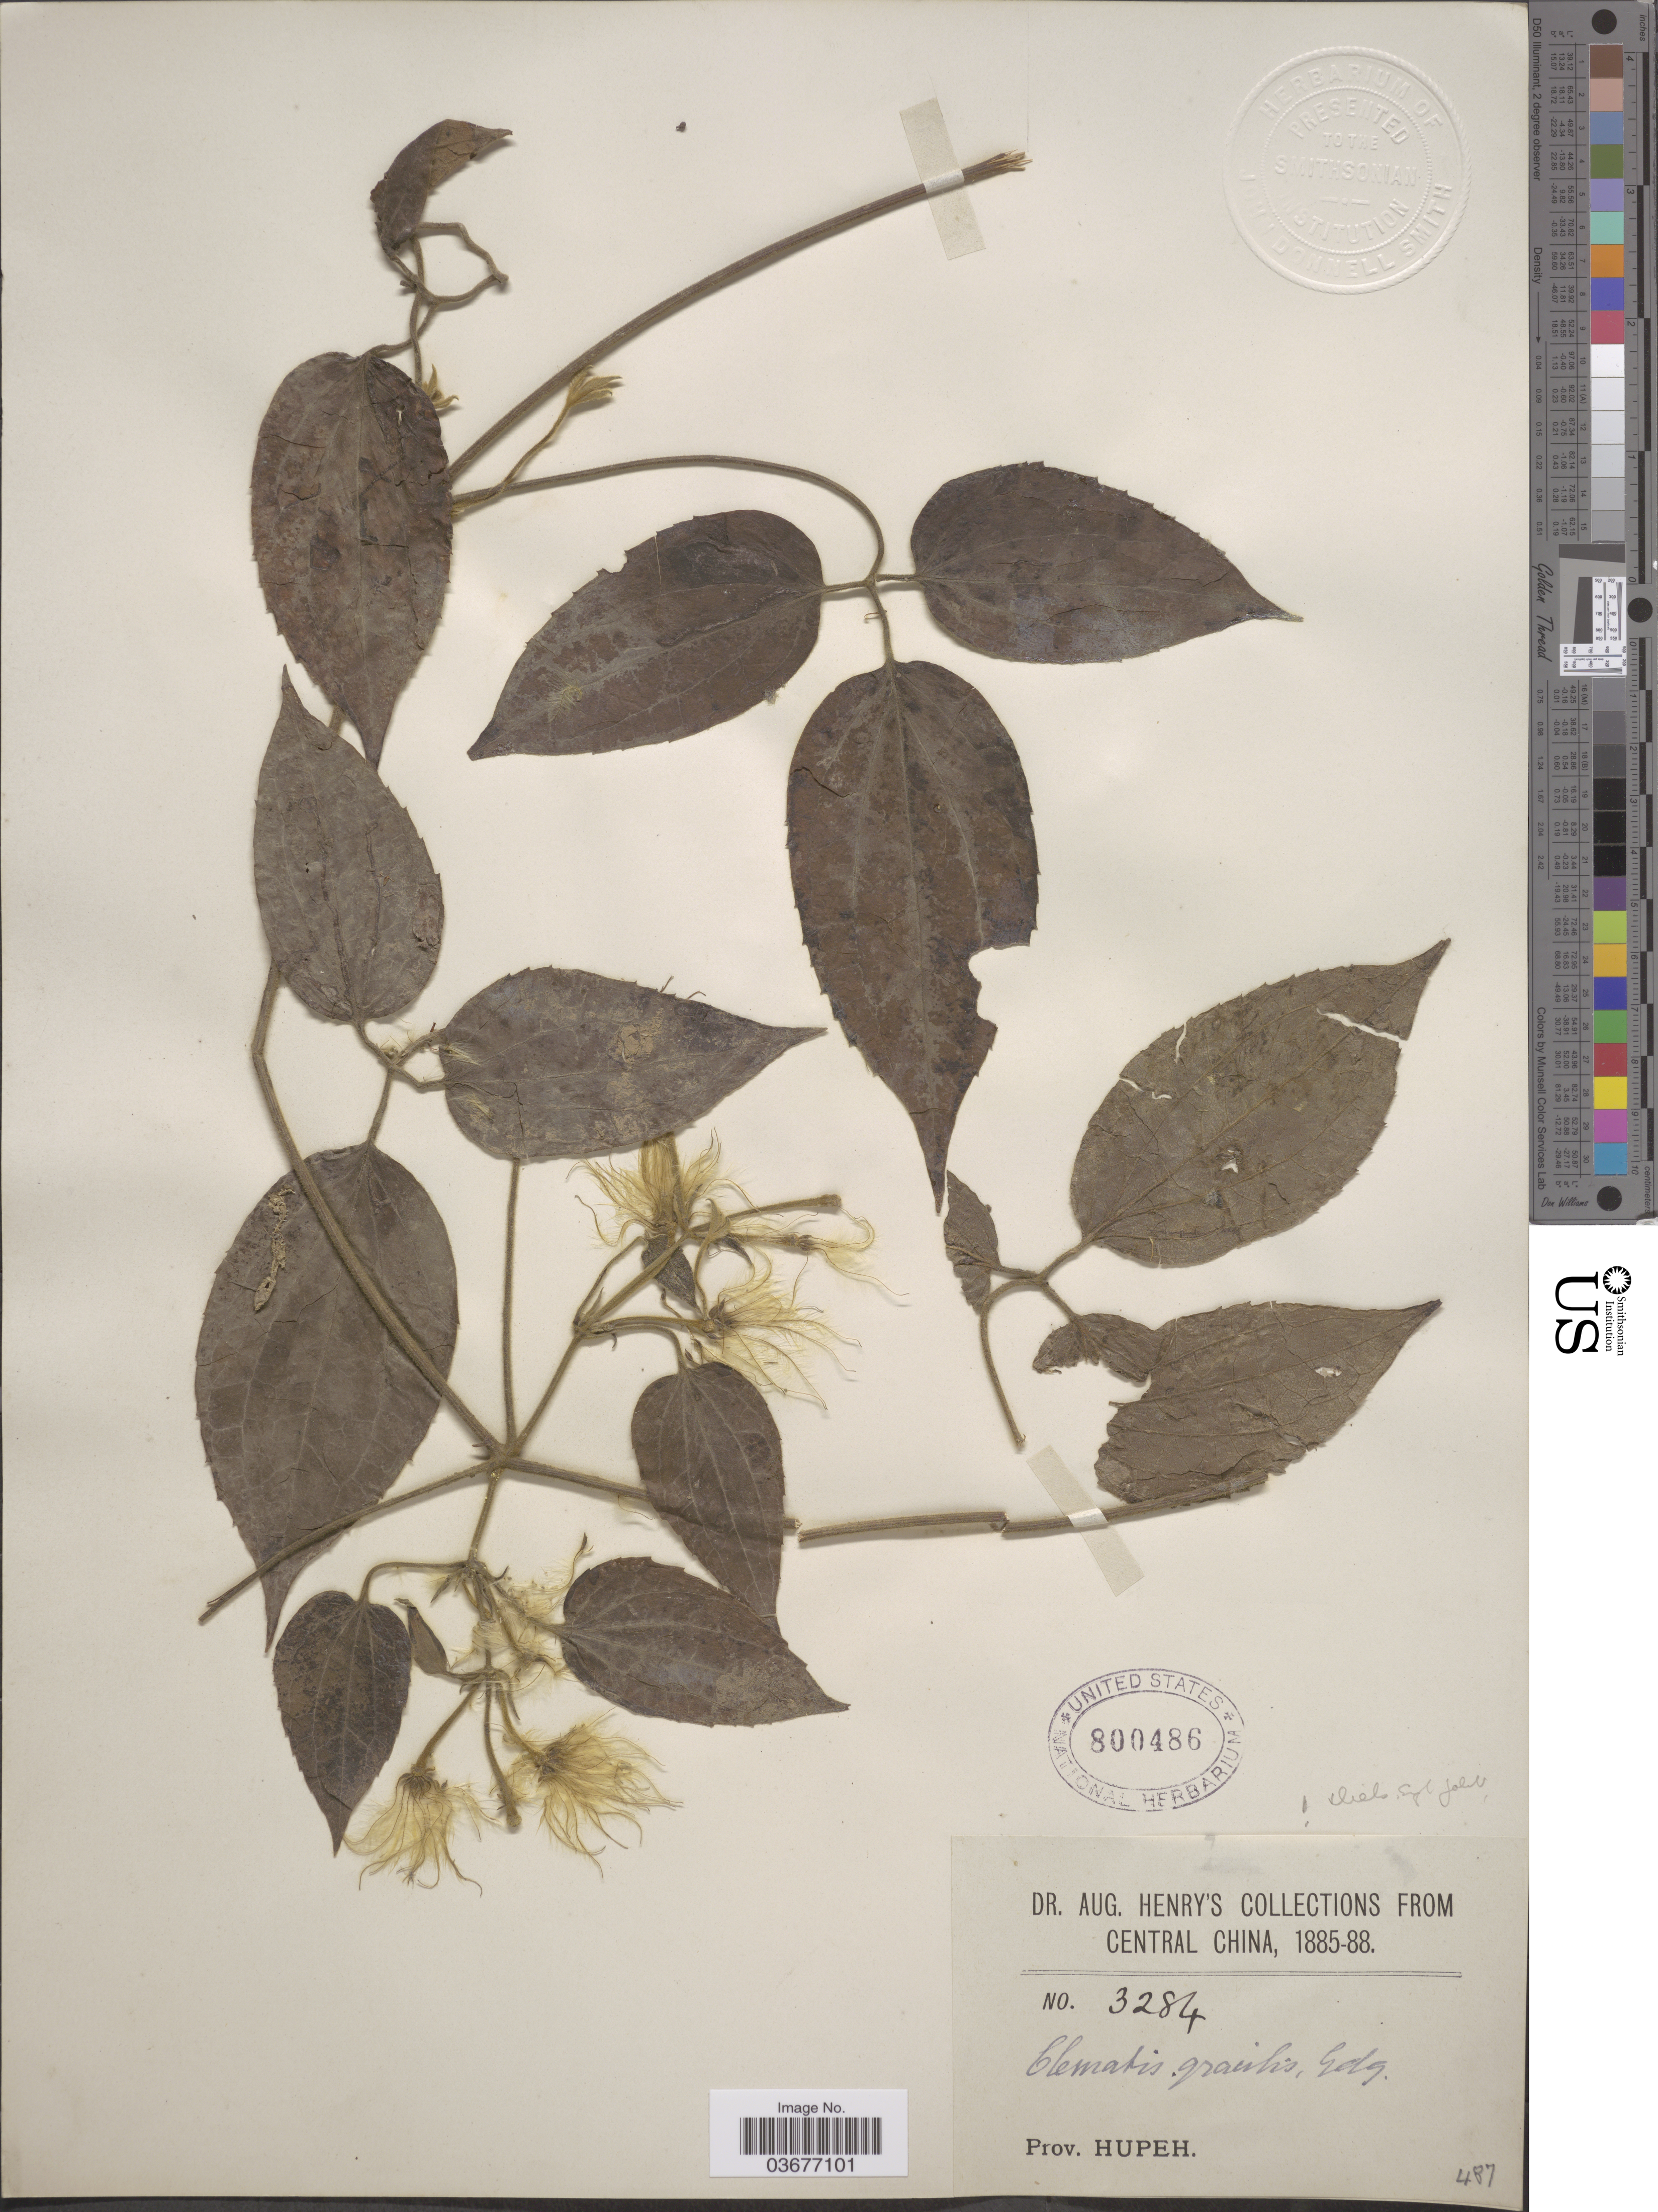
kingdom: Plantae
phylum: Tracheophyta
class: Magnoliopsida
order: Ranunculales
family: Ranunculaceae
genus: Clematis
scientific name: Clematis gracilis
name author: Edgew.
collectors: A. Henry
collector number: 3284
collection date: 1885/1888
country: China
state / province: Hubei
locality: Central China. Prov. Hupeh.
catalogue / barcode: US 800486